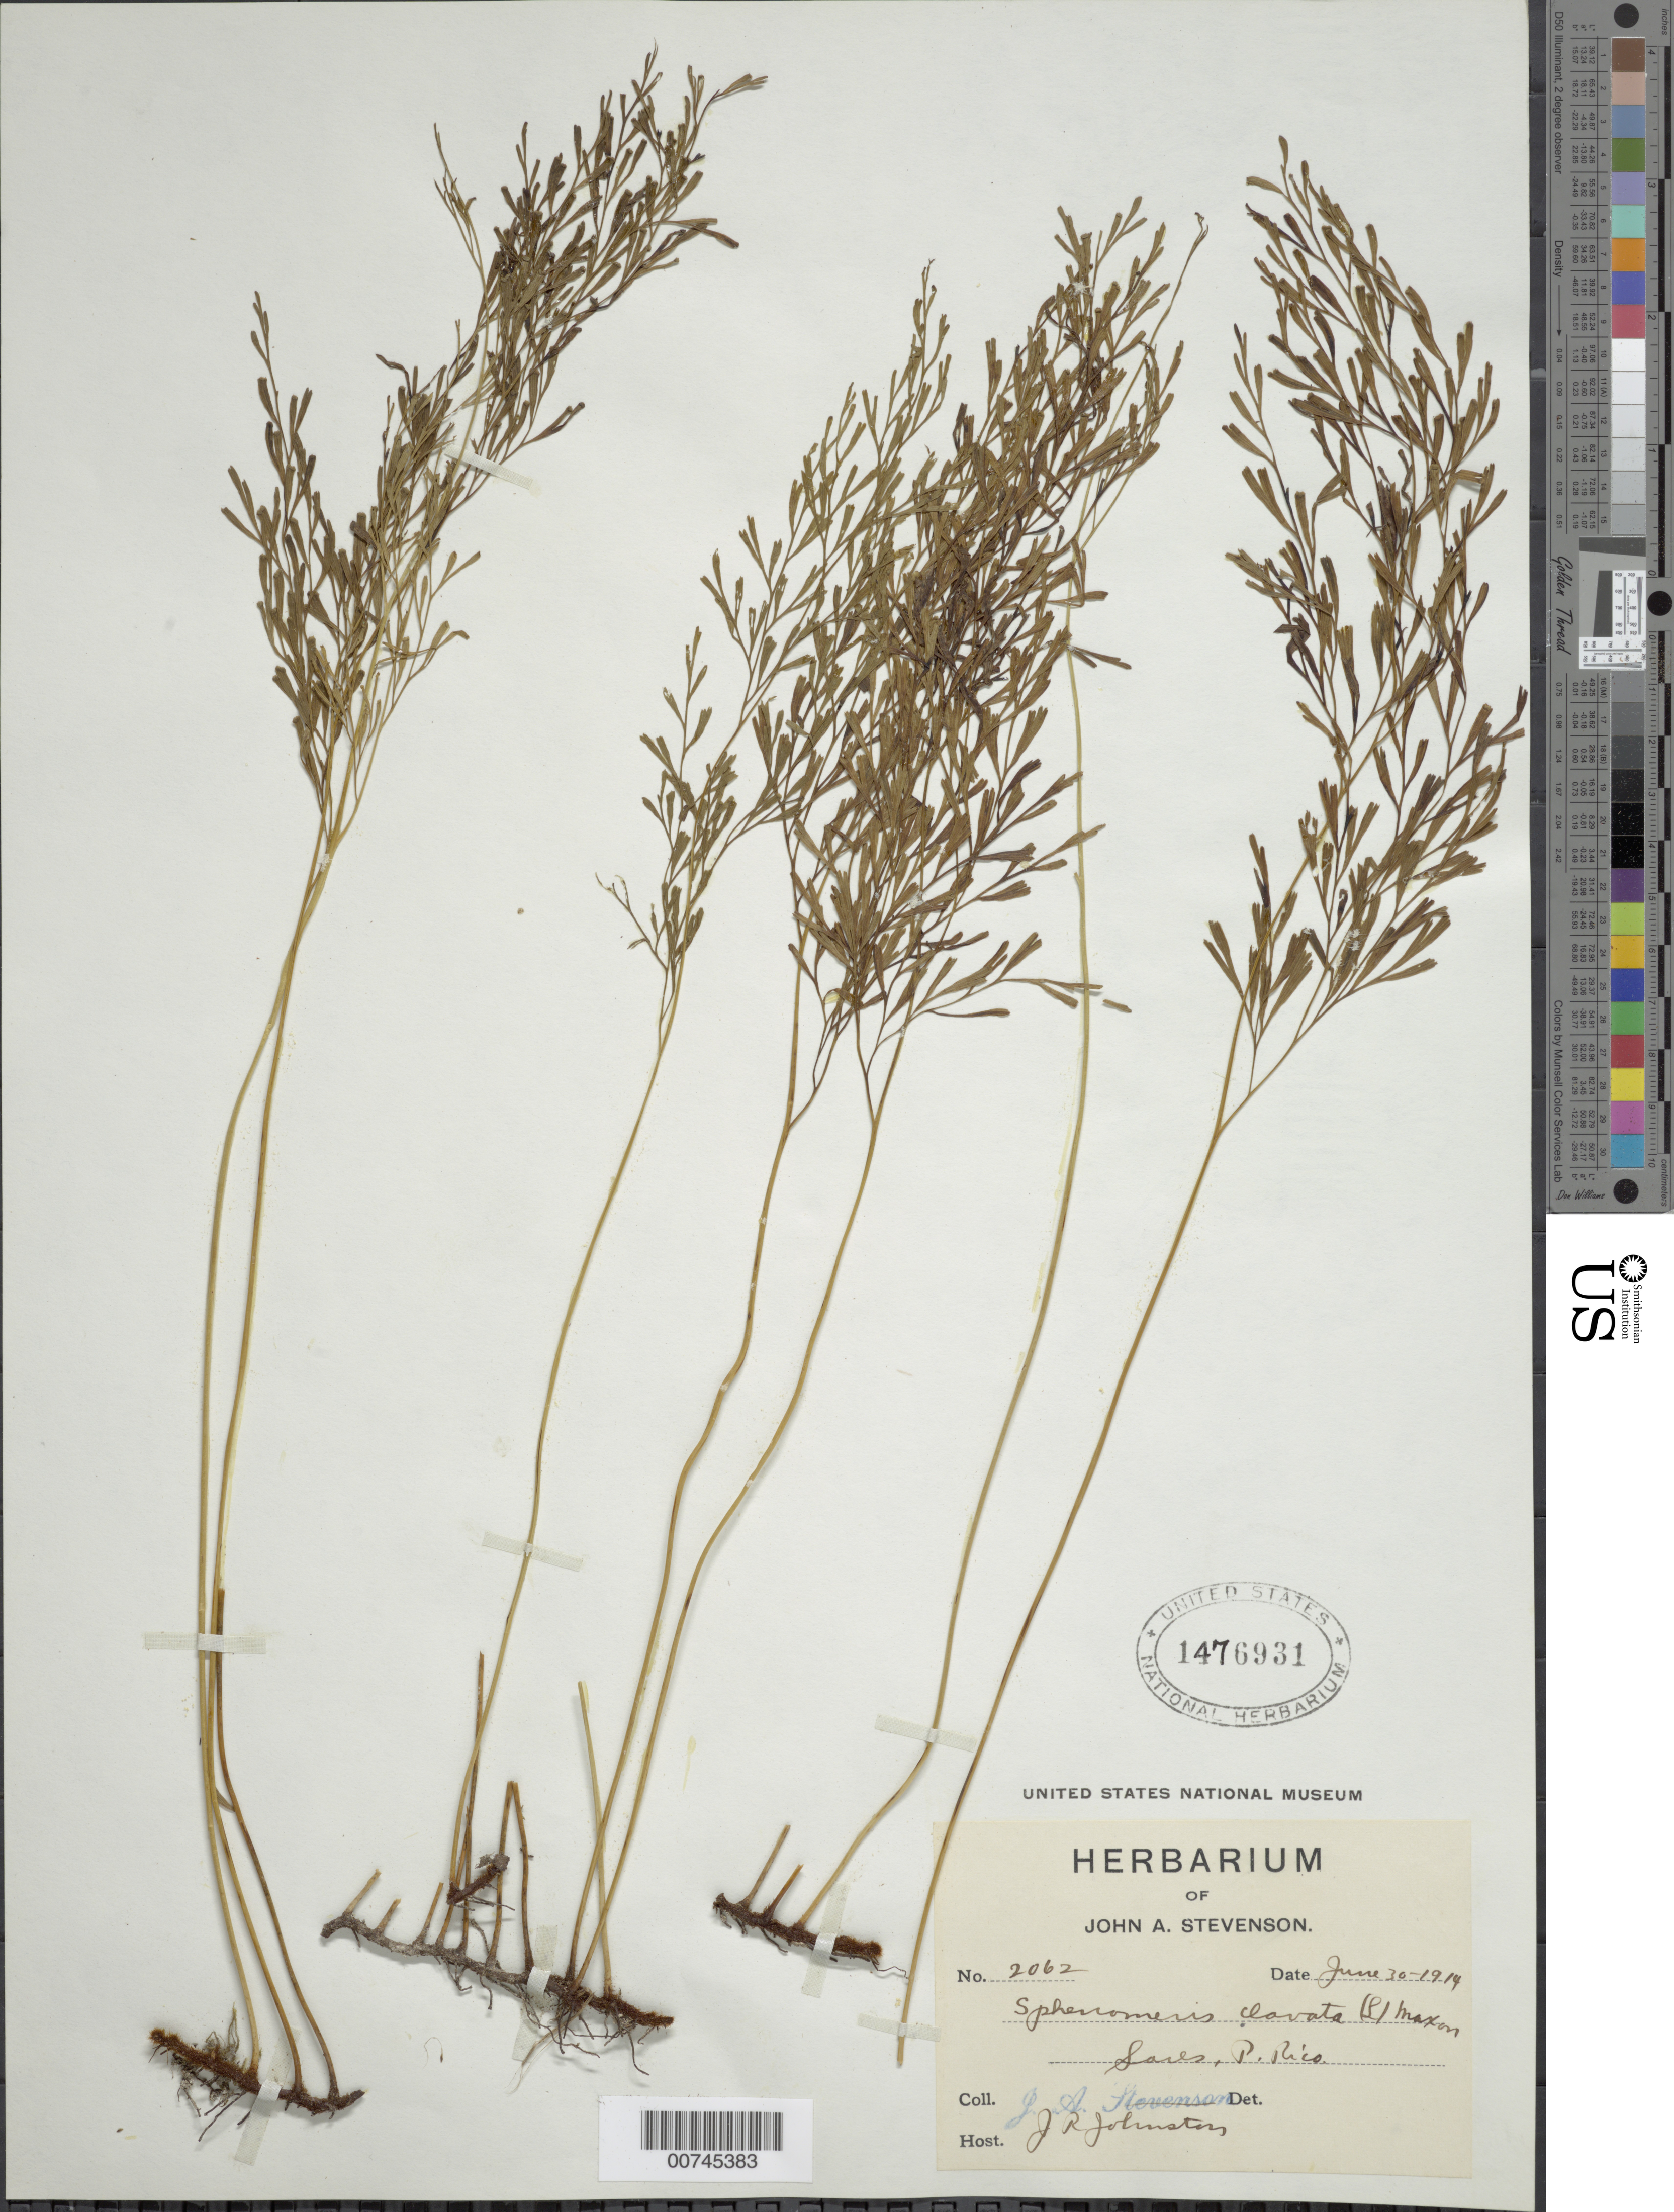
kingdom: Plantae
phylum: Tracheophyta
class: Polypodiopsida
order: Polypodiales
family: Lindsaeaceae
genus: Sphenomeris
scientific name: Sphenomeris clavata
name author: (L.) Maxon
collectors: J. Johnston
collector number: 2062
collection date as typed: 30 Jun 1914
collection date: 1914-06-30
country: Puerto Rico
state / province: Lares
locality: Lares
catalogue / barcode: US 1476931